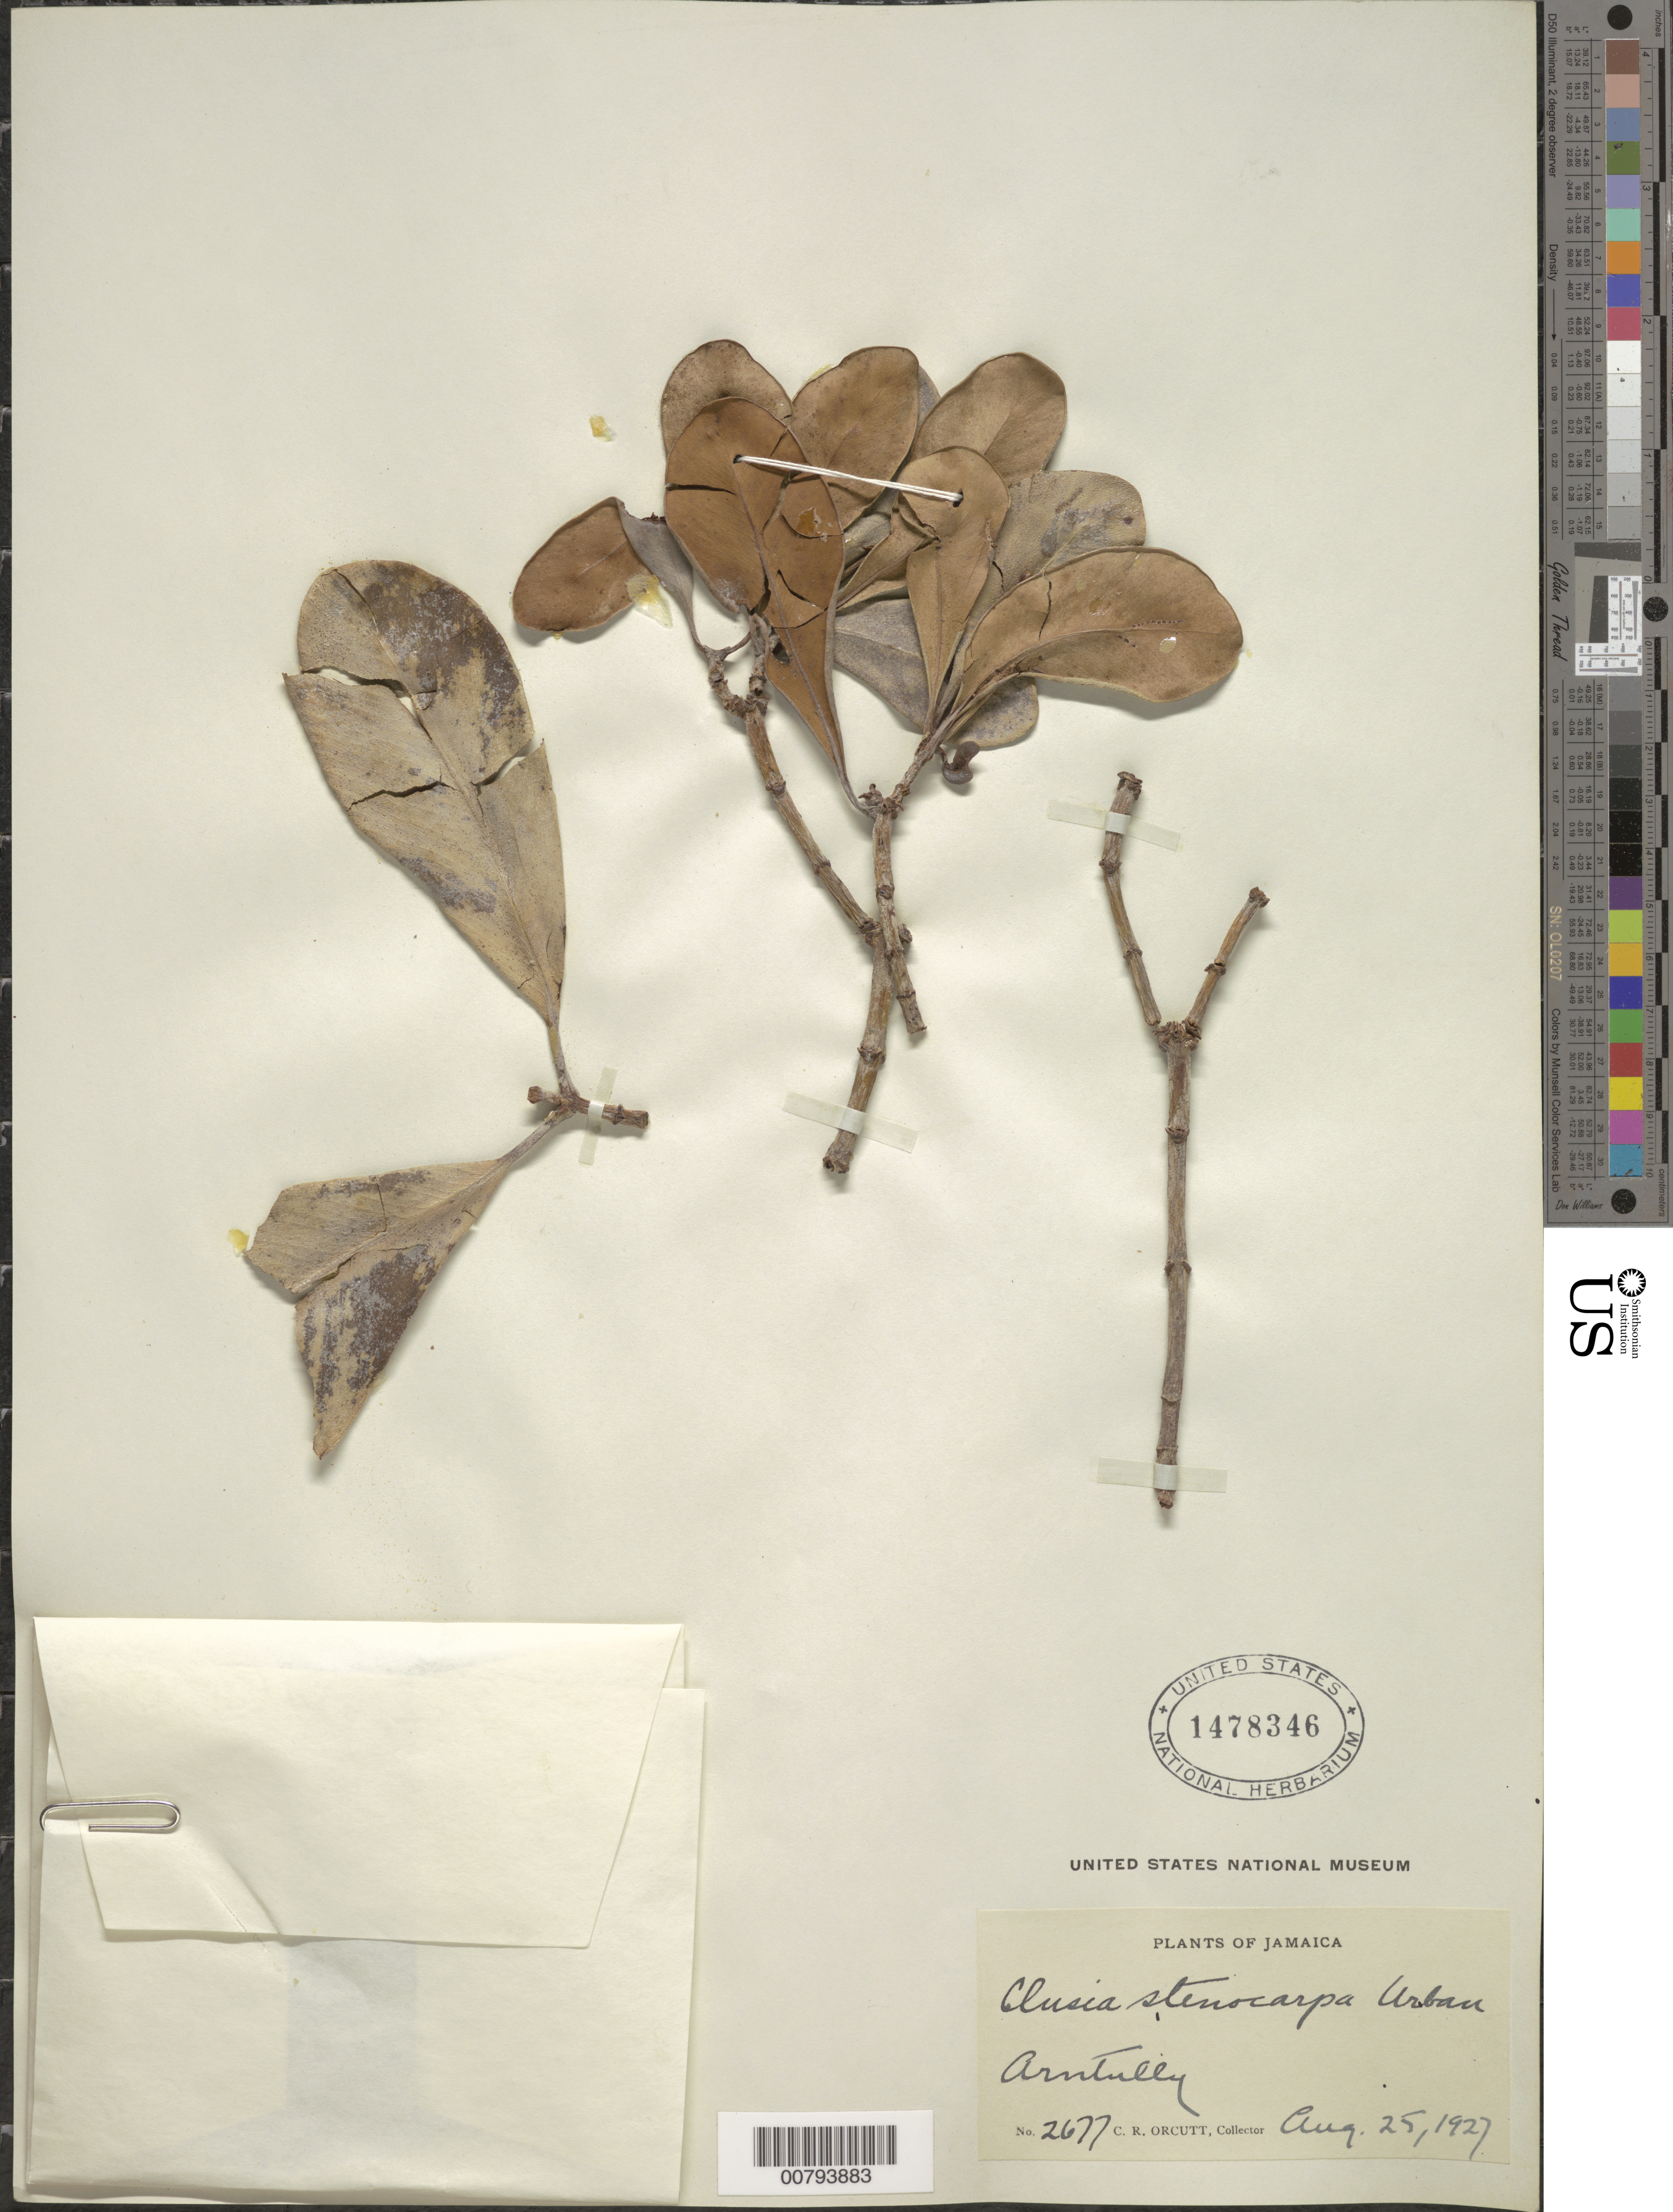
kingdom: Plantae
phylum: Tracheophyta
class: Magnoliopsida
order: Malpighiales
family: Clusiaceae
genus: Clusia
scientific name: Clusia stenocarpa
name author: Urb.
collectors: C. R. Orcutt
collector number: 2677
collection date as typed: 25 Aug 1927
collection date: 1927-08-25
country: Jamaica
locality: Arntully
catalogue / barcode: US 1478346